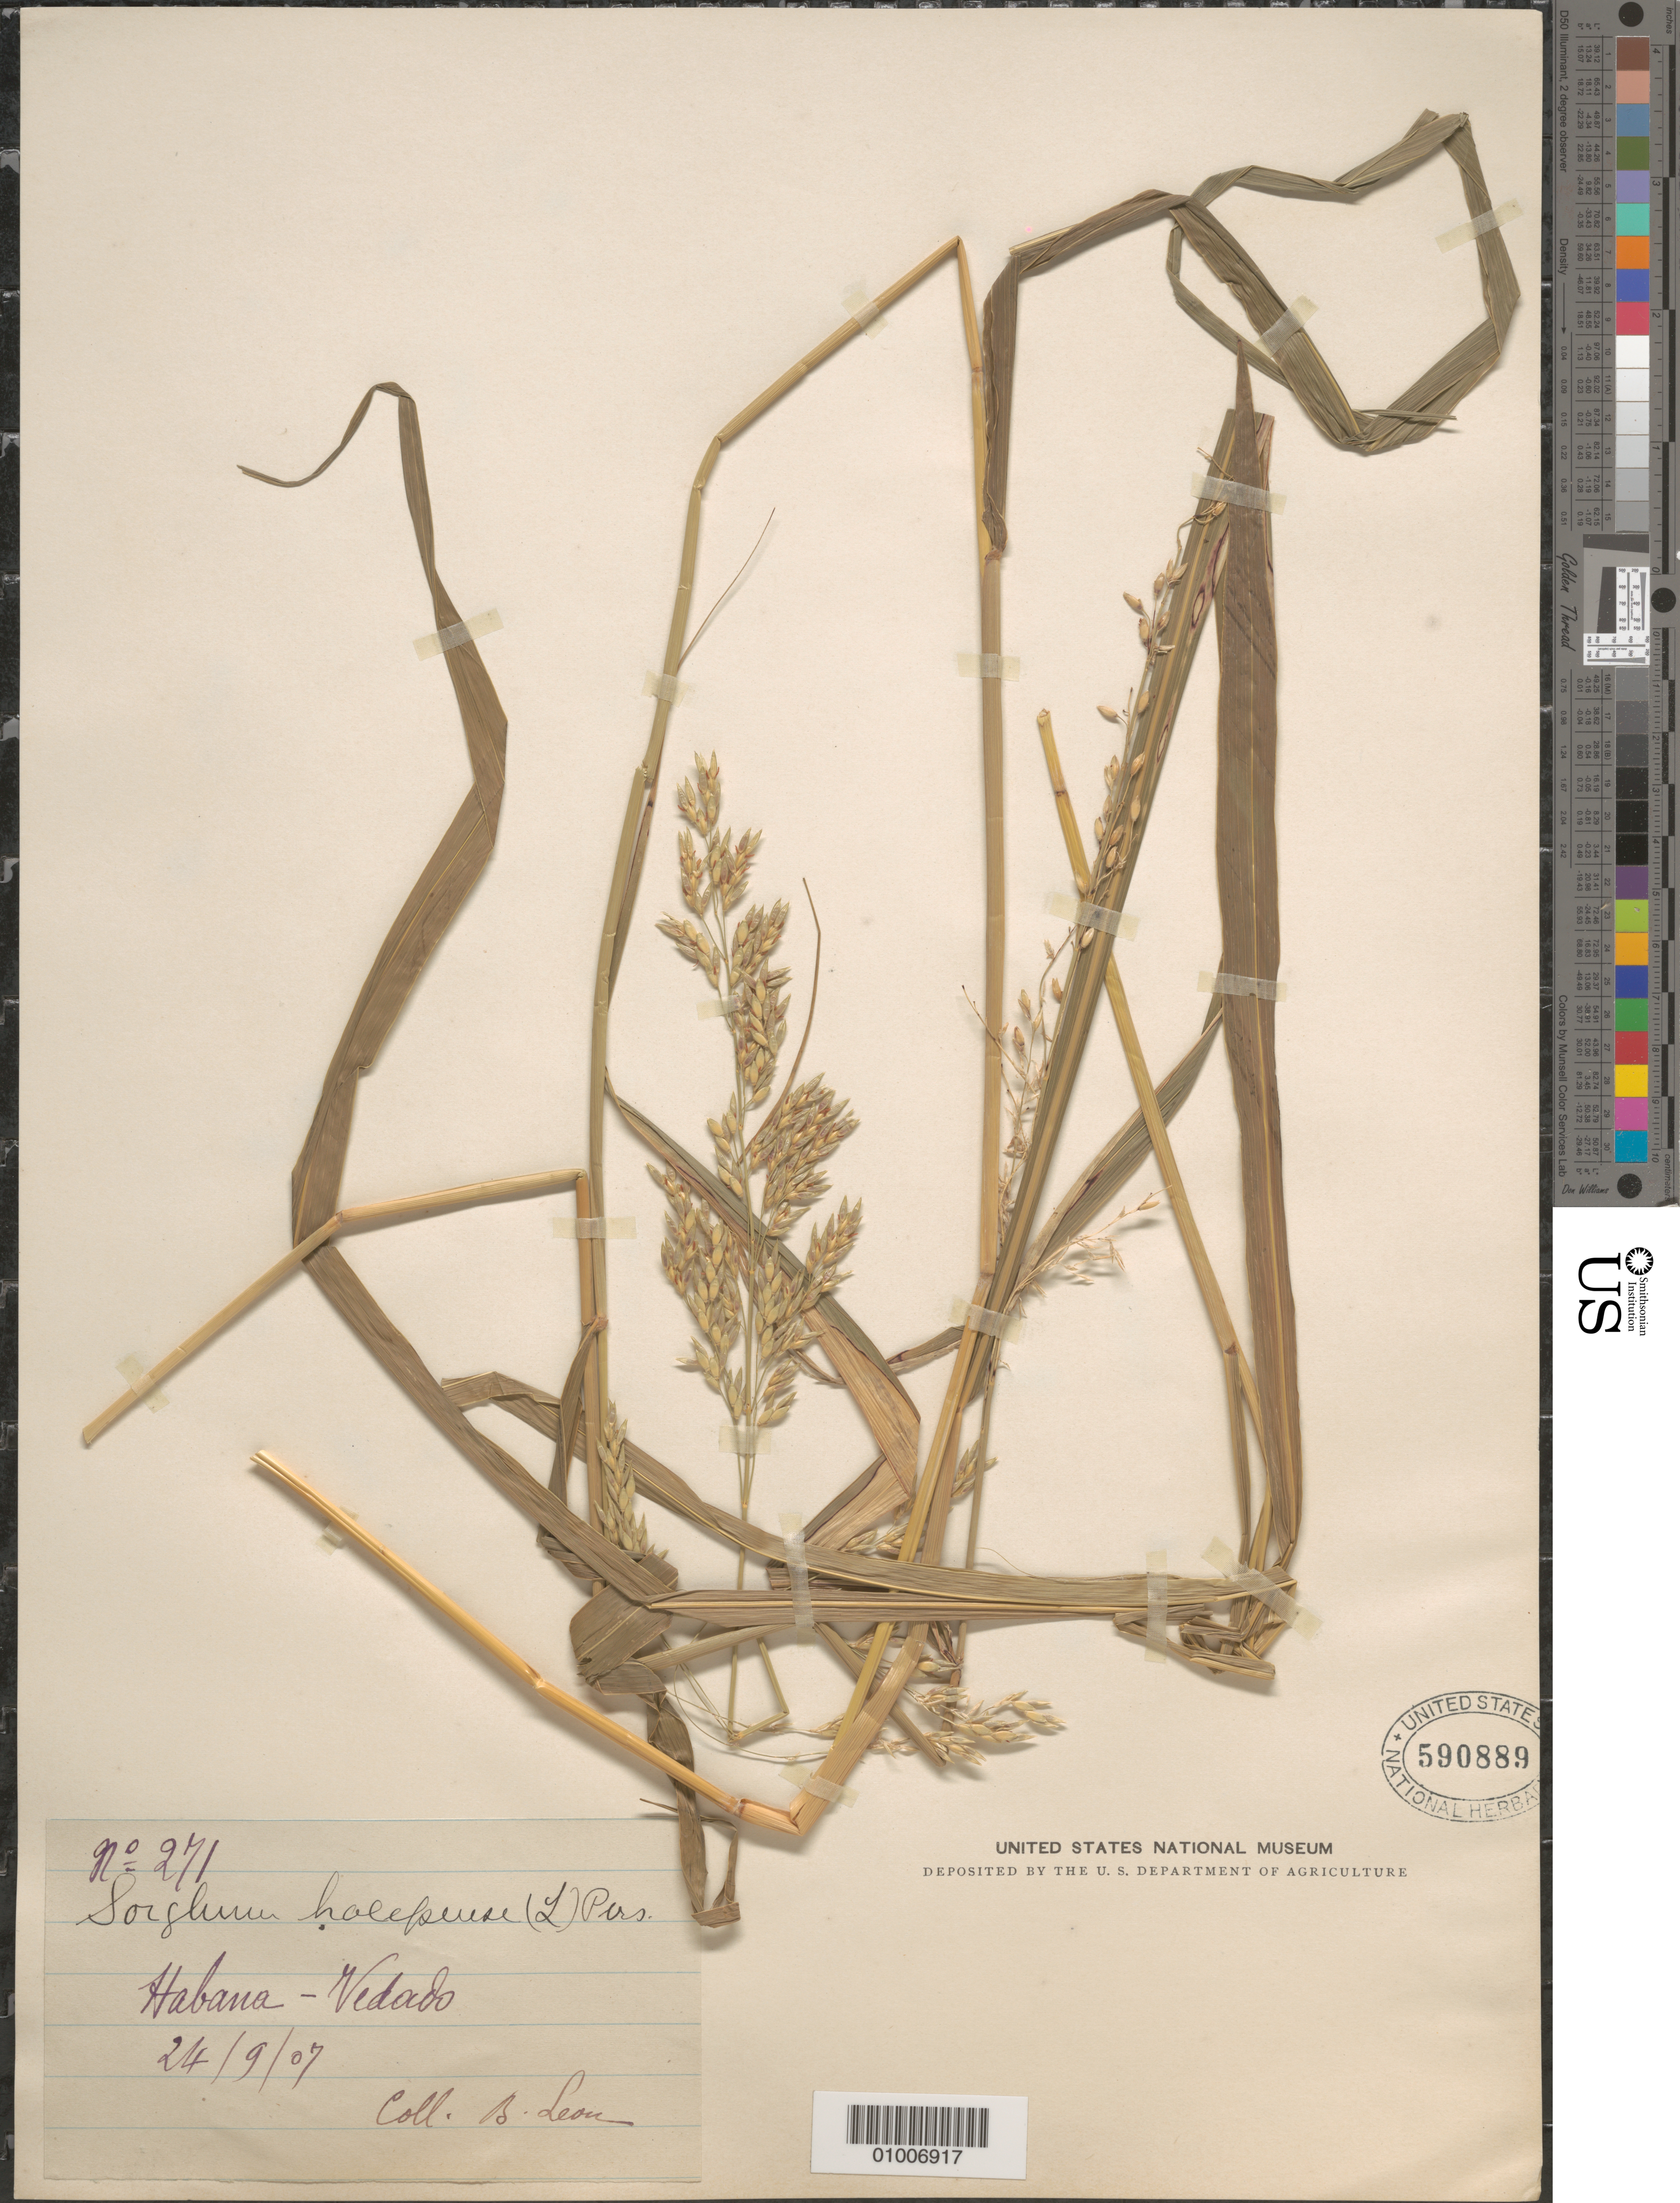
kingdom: Plantae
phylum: Tracheophyta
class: Liliopsida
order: Poales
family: Poaceae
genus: Sorghum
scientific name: Sorghum halepense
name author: (L.) Pers.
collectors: Bro. León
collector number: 271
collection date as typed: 24 Sep 1907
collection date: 1907-09-24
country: Cuba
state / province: La Habana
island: Cuba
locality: La Habana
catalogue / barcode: US 590889